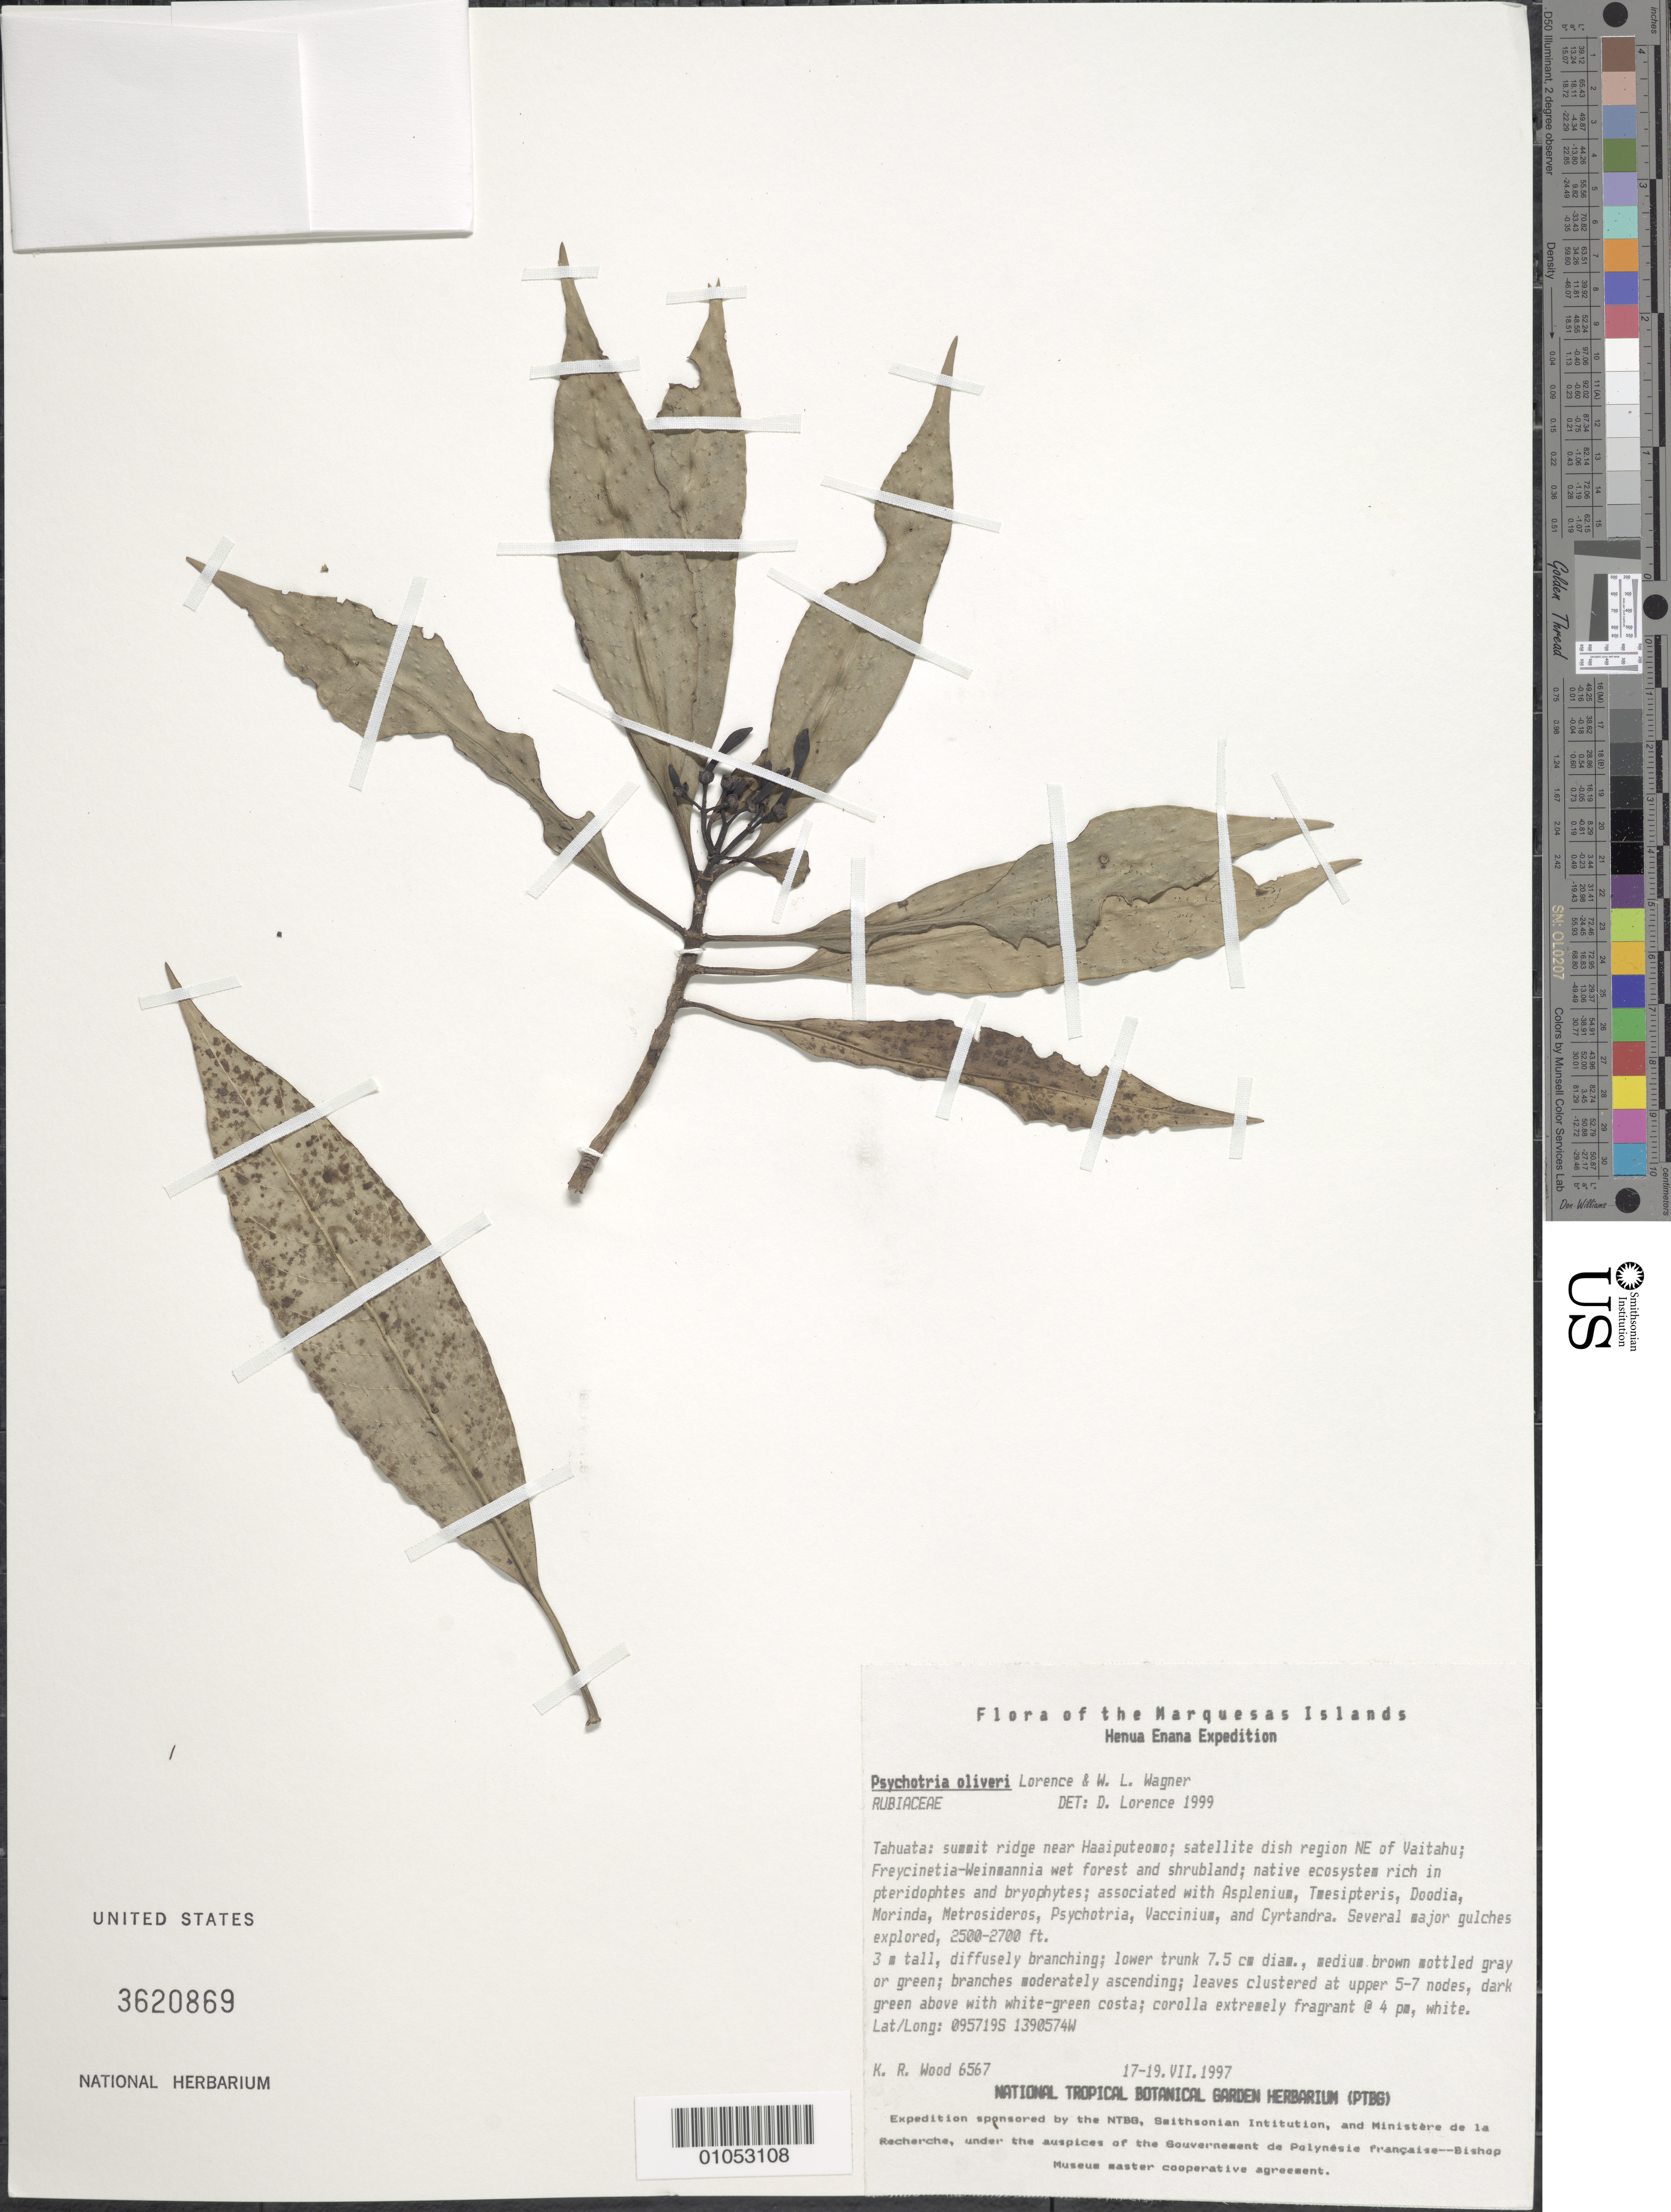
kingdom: Plantae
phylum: Tracheophyta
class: Magnoliopsida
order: Gentianales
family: Rubiaceae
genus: Psychotria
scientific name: Psychotria oliveri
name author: Lorence & W.L. Wagner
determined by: Lorence, David H., (PTBG), National Tropical Botanical Garden (UNITED STATES)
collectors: K. R. Wood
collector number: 6567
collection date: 1997-07-17/1997-07-19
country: French Polynesia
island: Tahuata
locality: Summit ridge near Haaiputeomo, satellite dish region NE of Vaitahu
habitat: In Freycinetia - Weinmannia wet forest and shrubland; native ecosystem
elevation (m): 762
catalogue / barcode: US 3620869